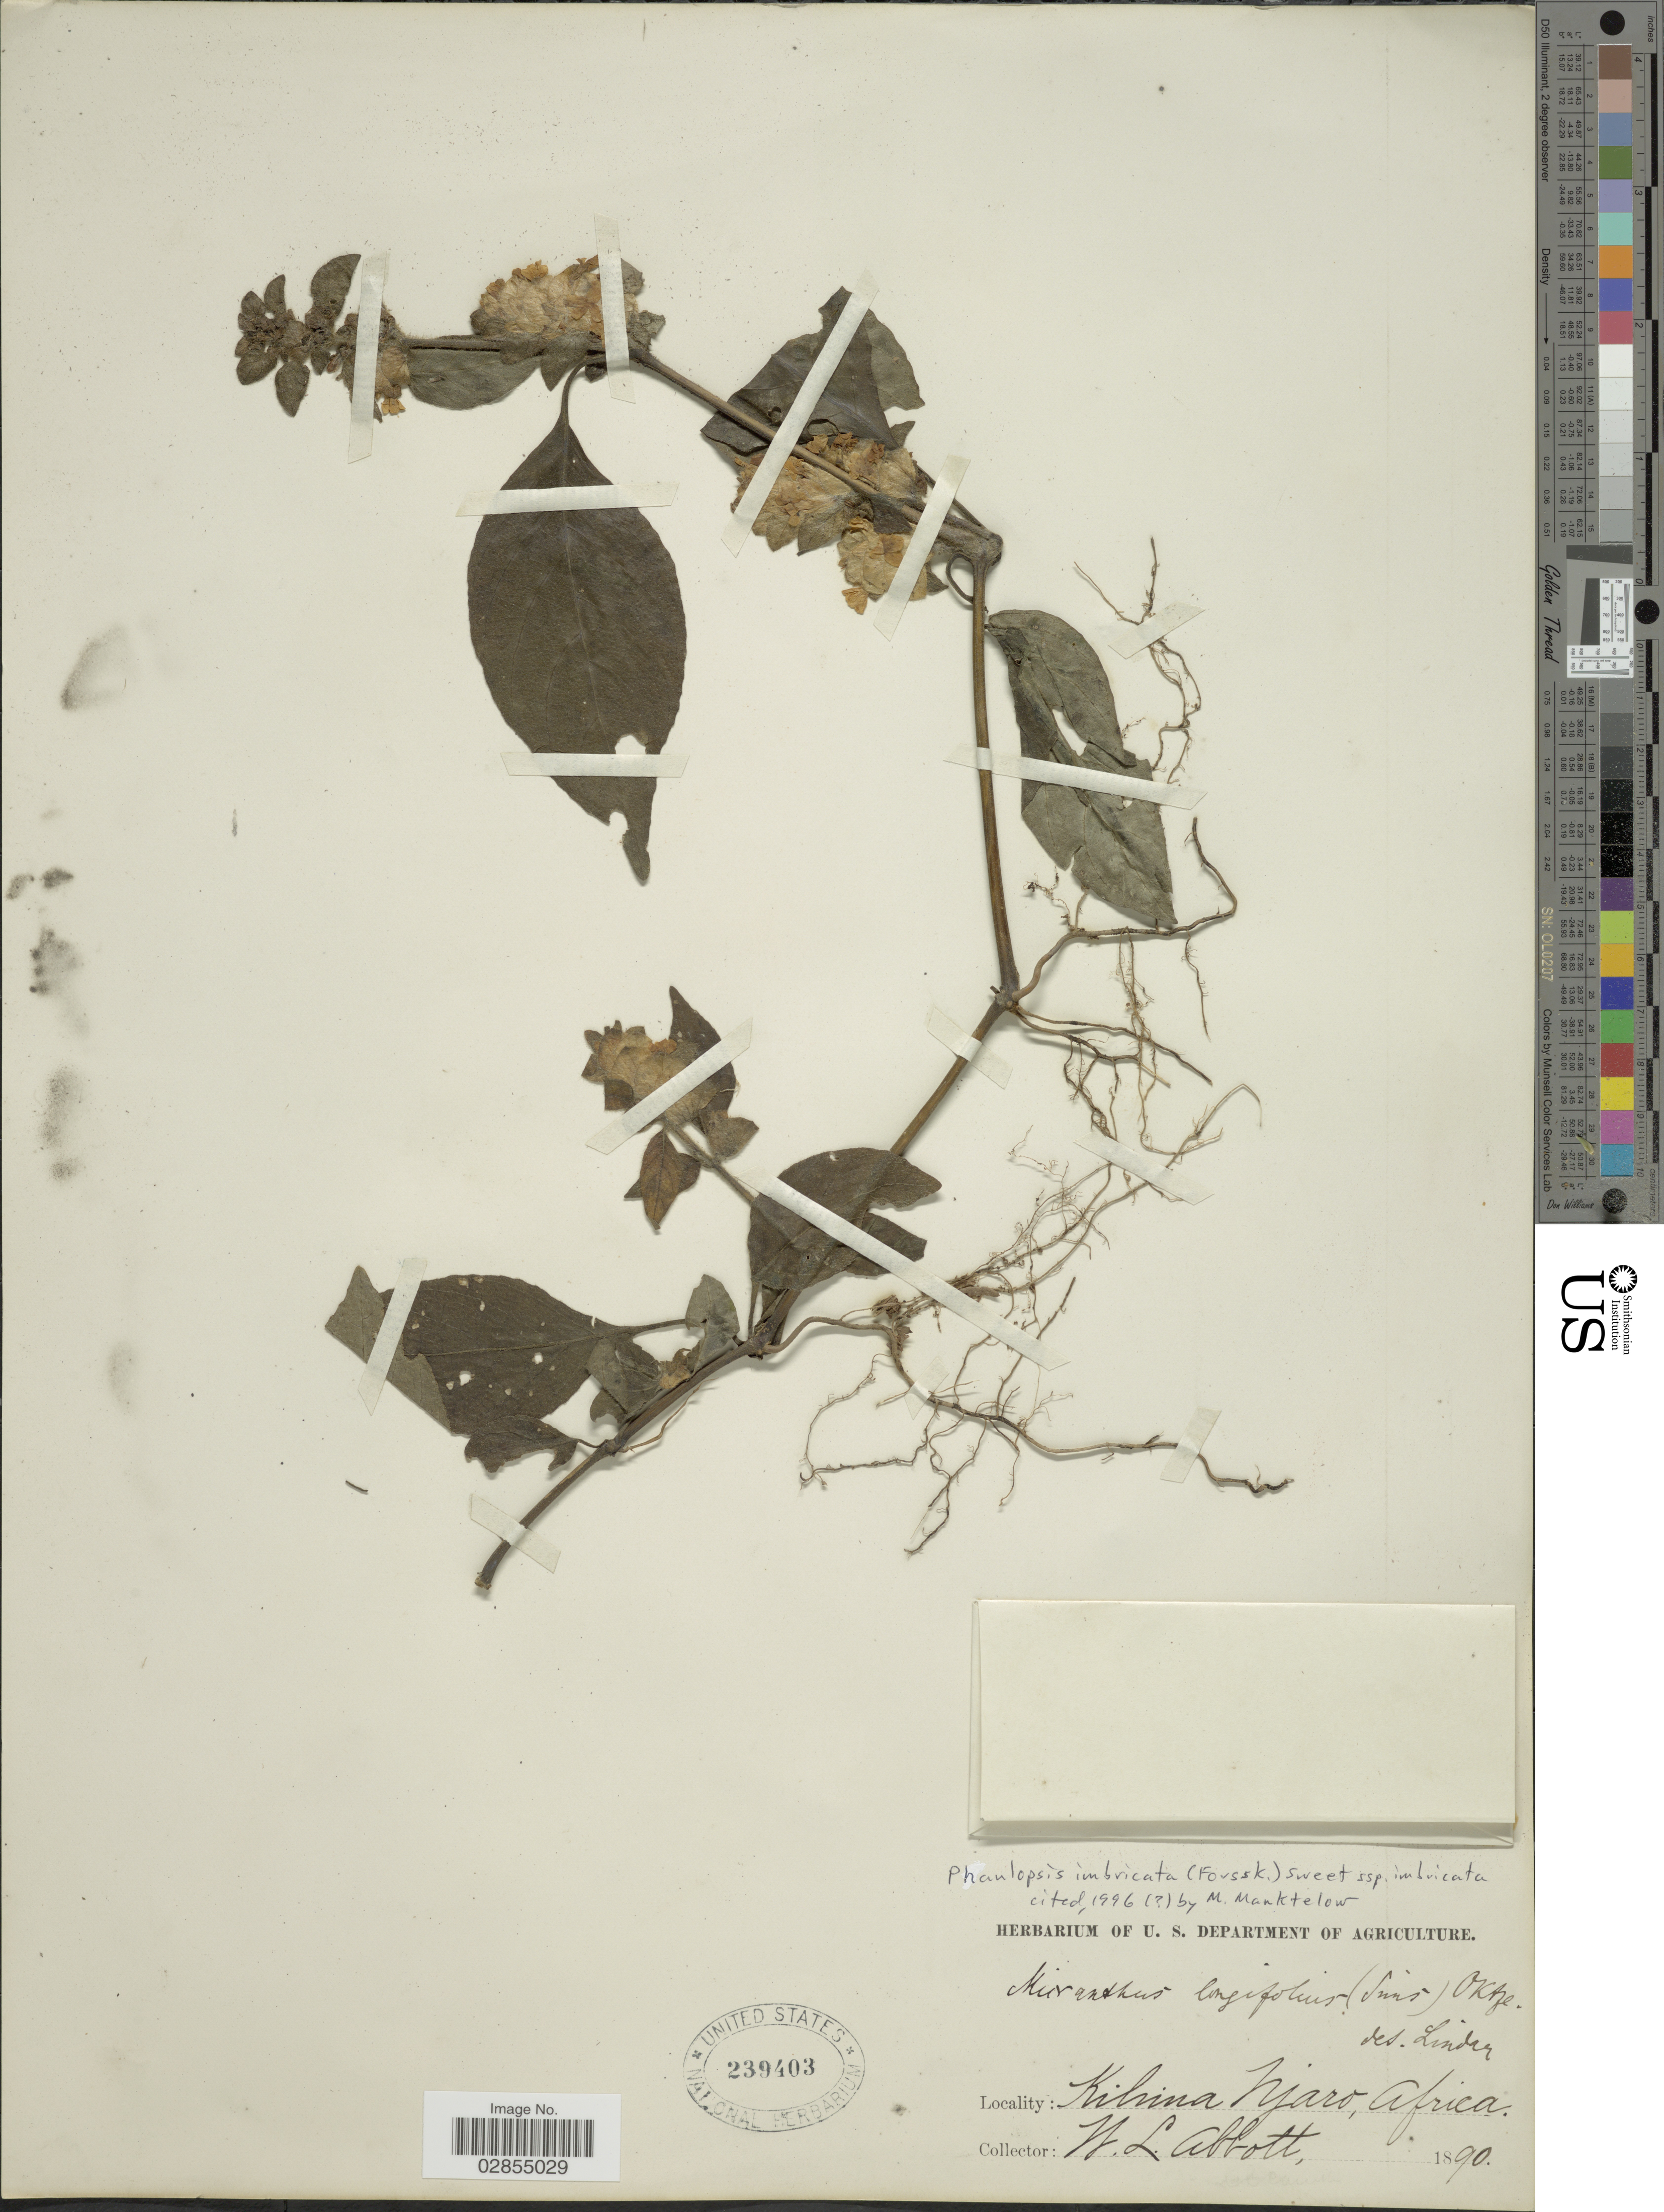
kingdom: Plantae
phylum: Tracheophyta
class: Magnoliopsida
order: Lamiales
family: Acanthaceae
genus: Phaulopsis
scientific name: Phaulopsis imbricata subsp. imbricata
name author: (Forssk.) Sweet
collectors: W. L. Abbott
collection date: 1890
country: Tanzania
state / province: Kilimanjaro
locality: Kilimanjaro, Africa.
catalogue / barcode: US 239403